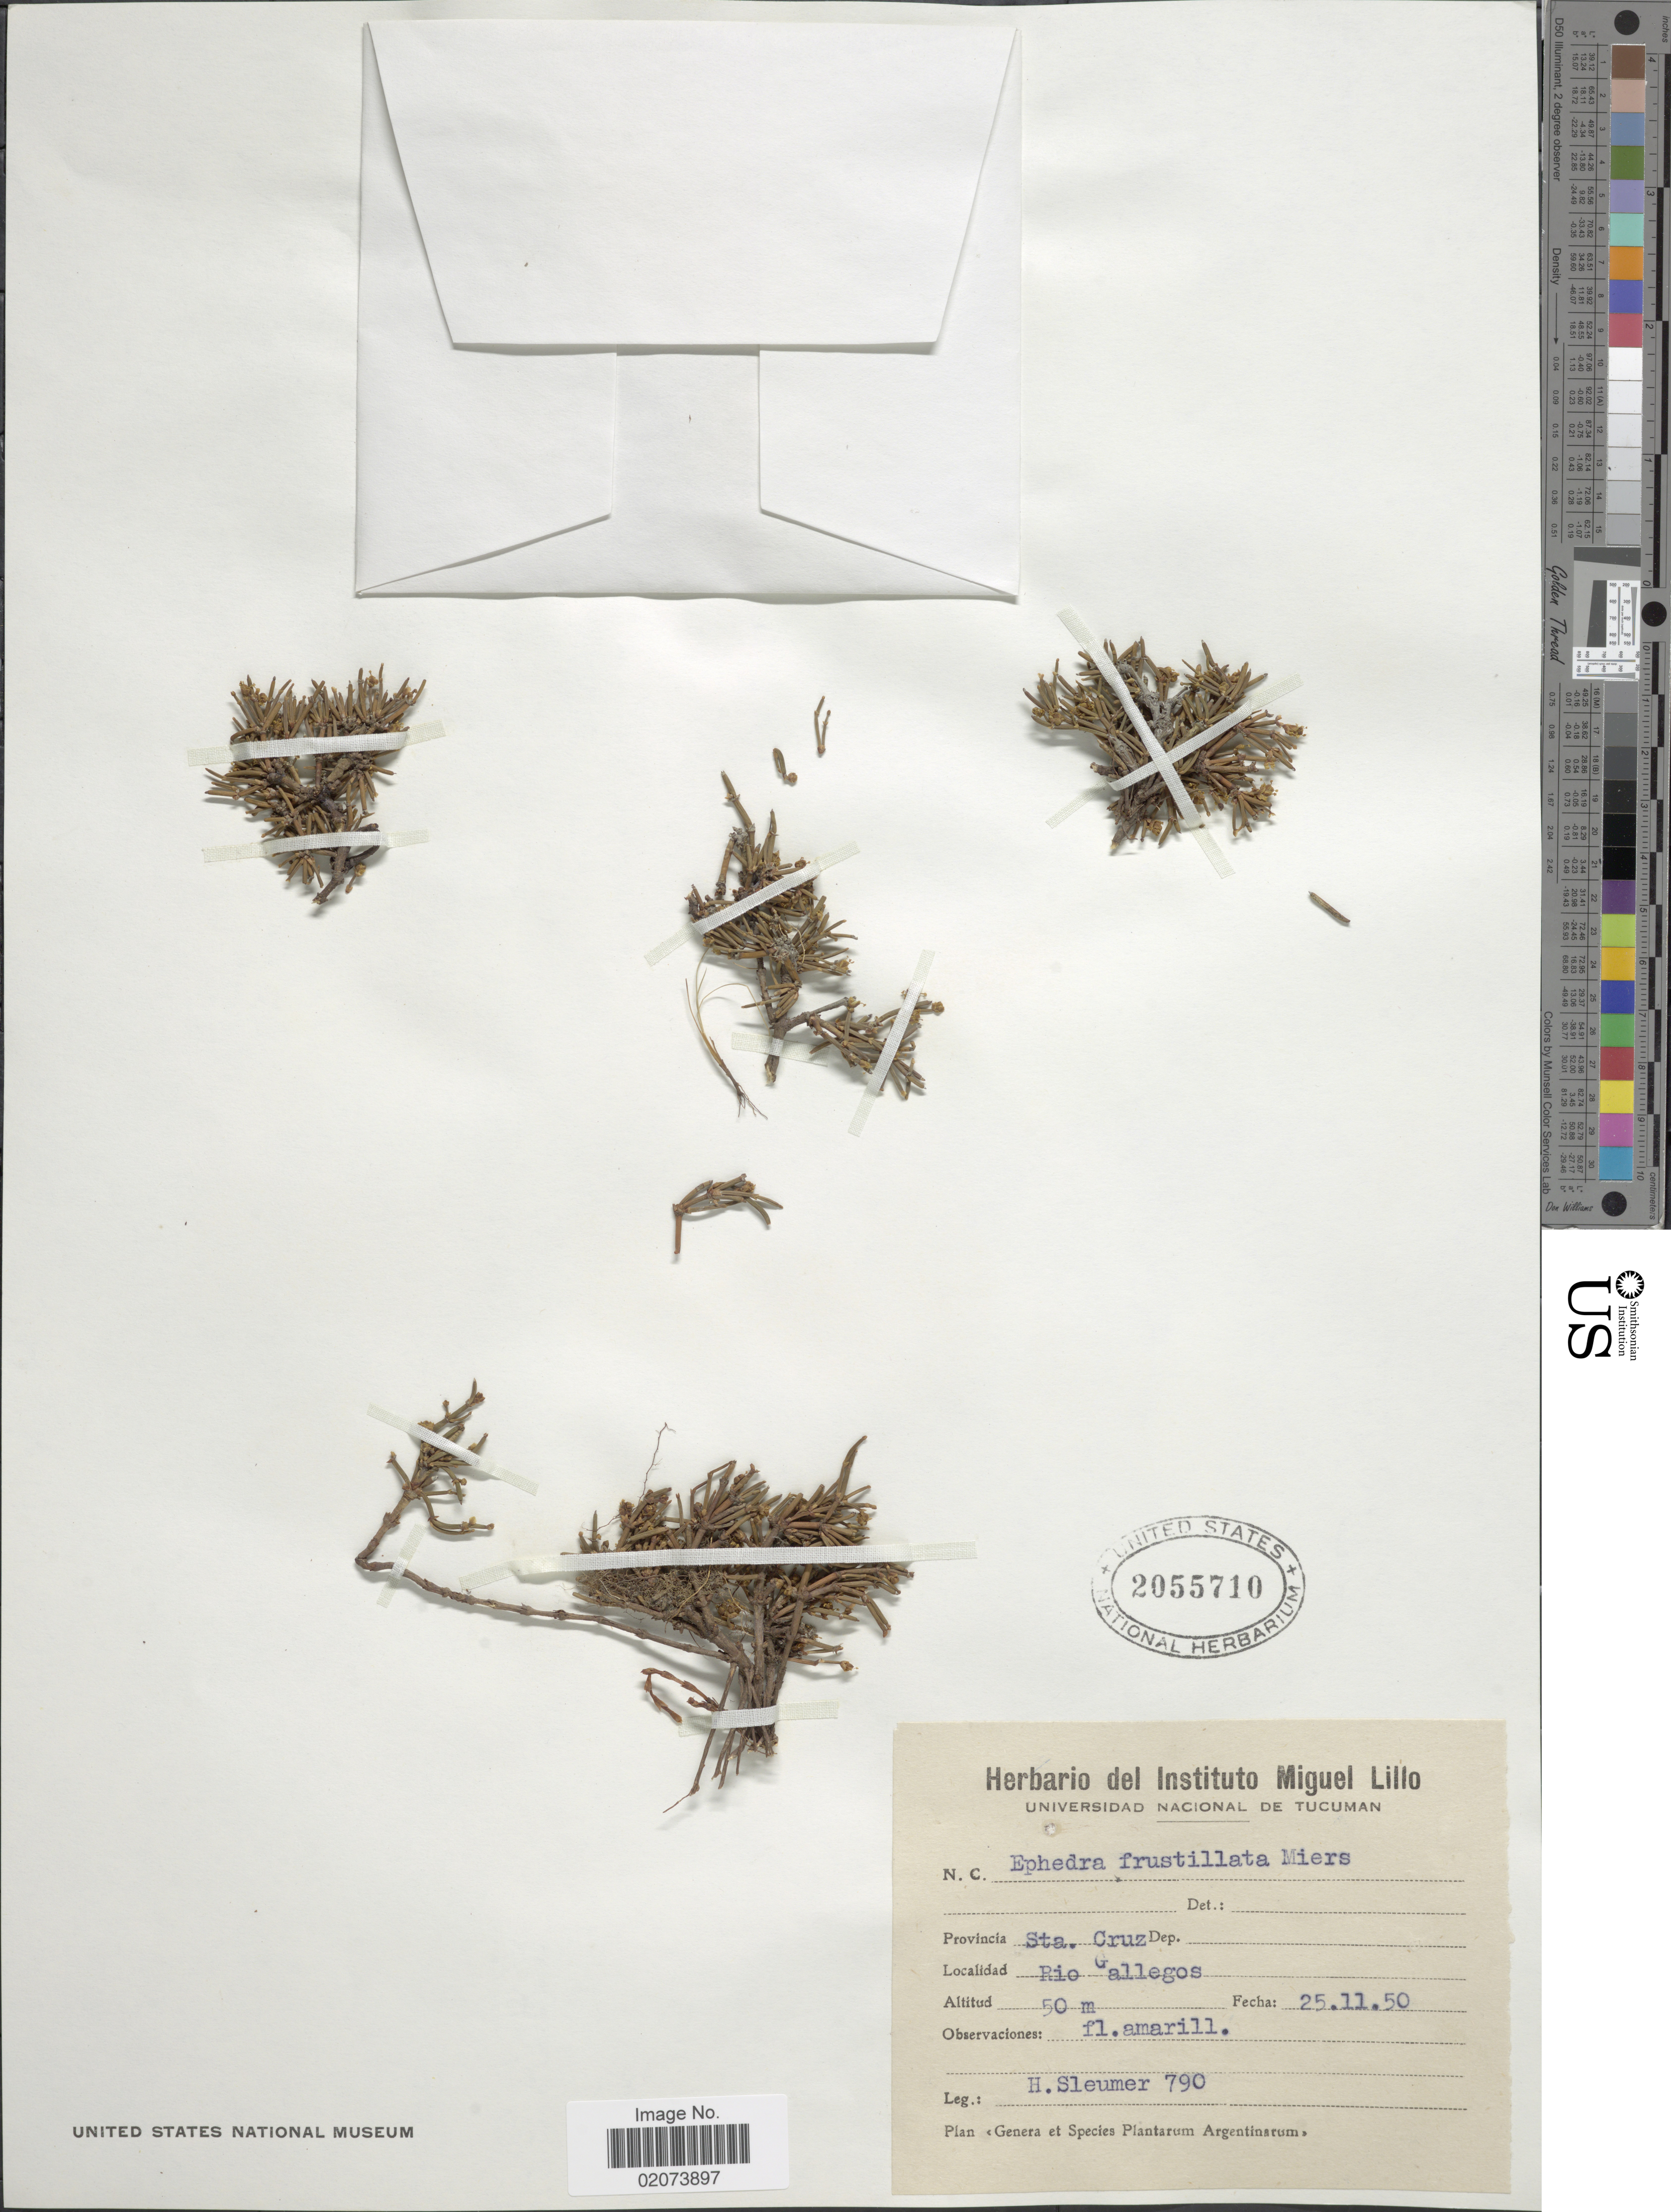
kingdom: Plantae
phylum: Tracheophyta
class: Gnetopsida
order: Ephedrales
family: Ephedraceae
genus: Ephedra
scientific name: Ephedra frustillata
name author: Miers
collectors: H. O. Sleumer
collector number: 790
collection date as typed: Transcribed d/m/y: 25/11/50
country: Argentina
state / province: Santa Cruz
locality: Rio Gallegos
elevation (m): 50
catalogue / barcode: US 2055710